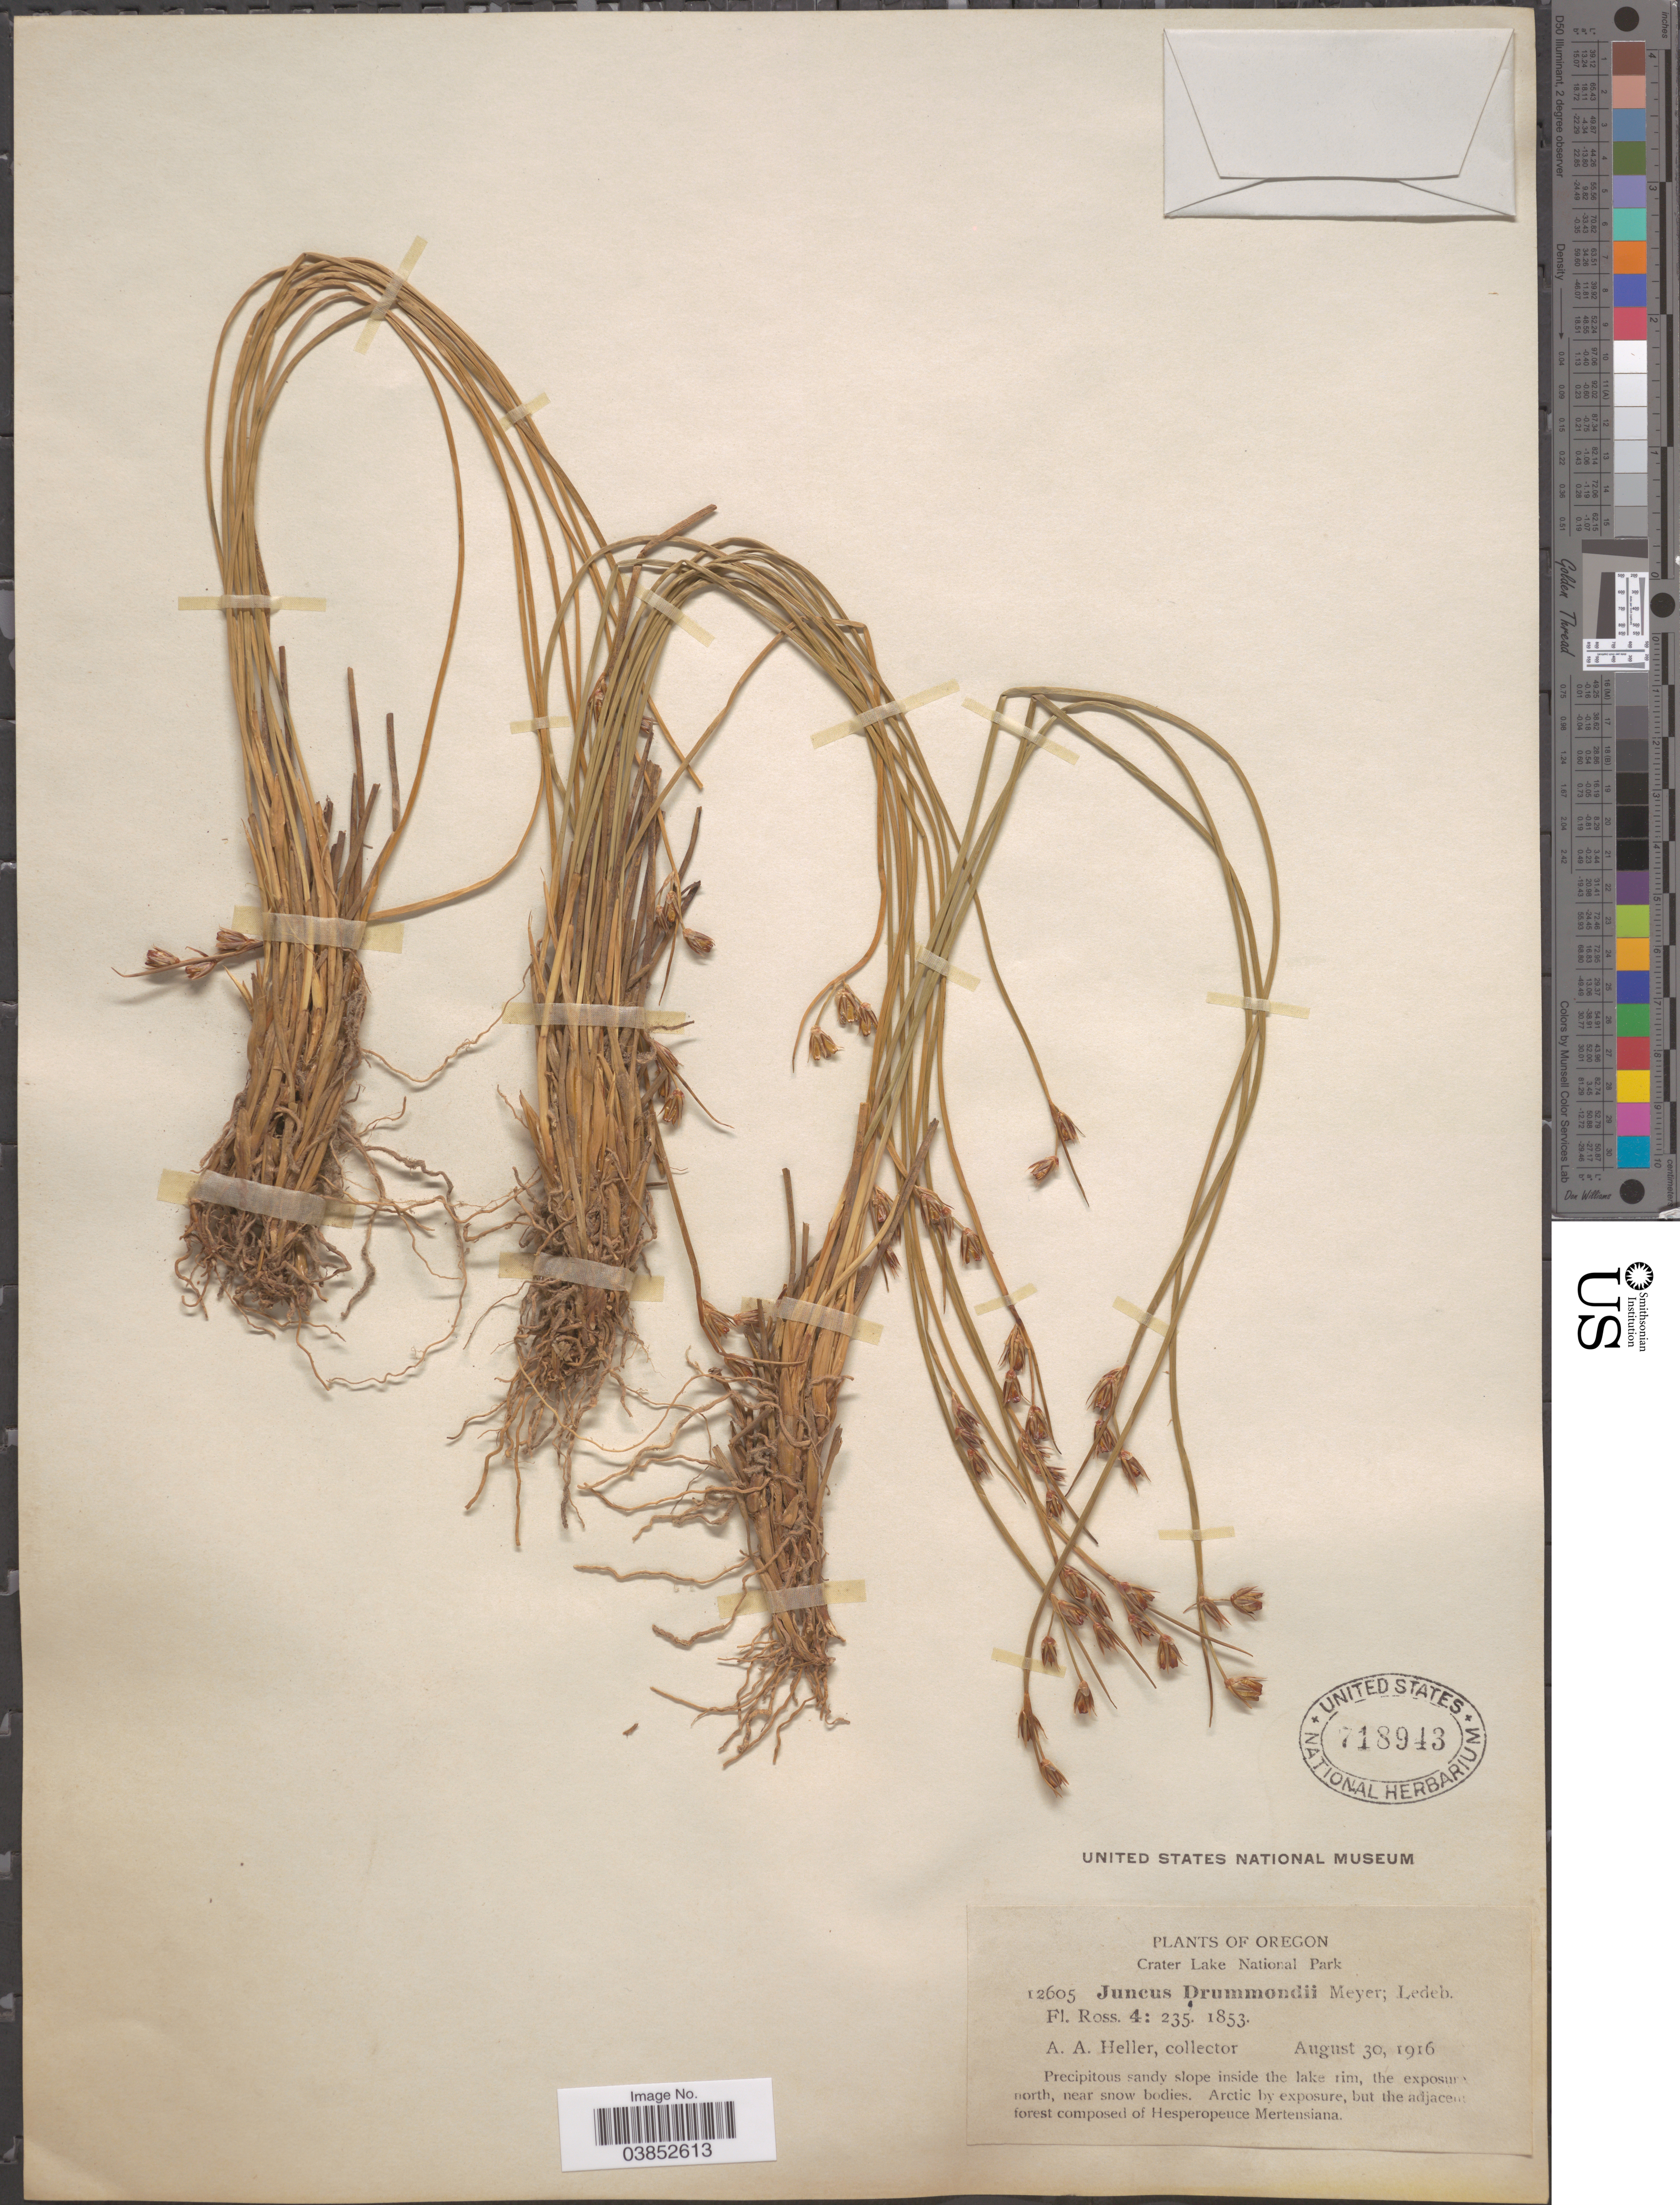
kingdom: Plantae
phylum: Tracheophyta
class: Liliopsida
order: Poales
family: Juncaceae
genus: Juncus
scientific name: Juncus drummondii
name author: E. Mey.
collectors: A. A. Heller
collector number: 12605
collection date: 1916-08-30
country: United States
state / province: Oregon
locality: Crater Lake National Park.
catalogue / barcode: US 718943